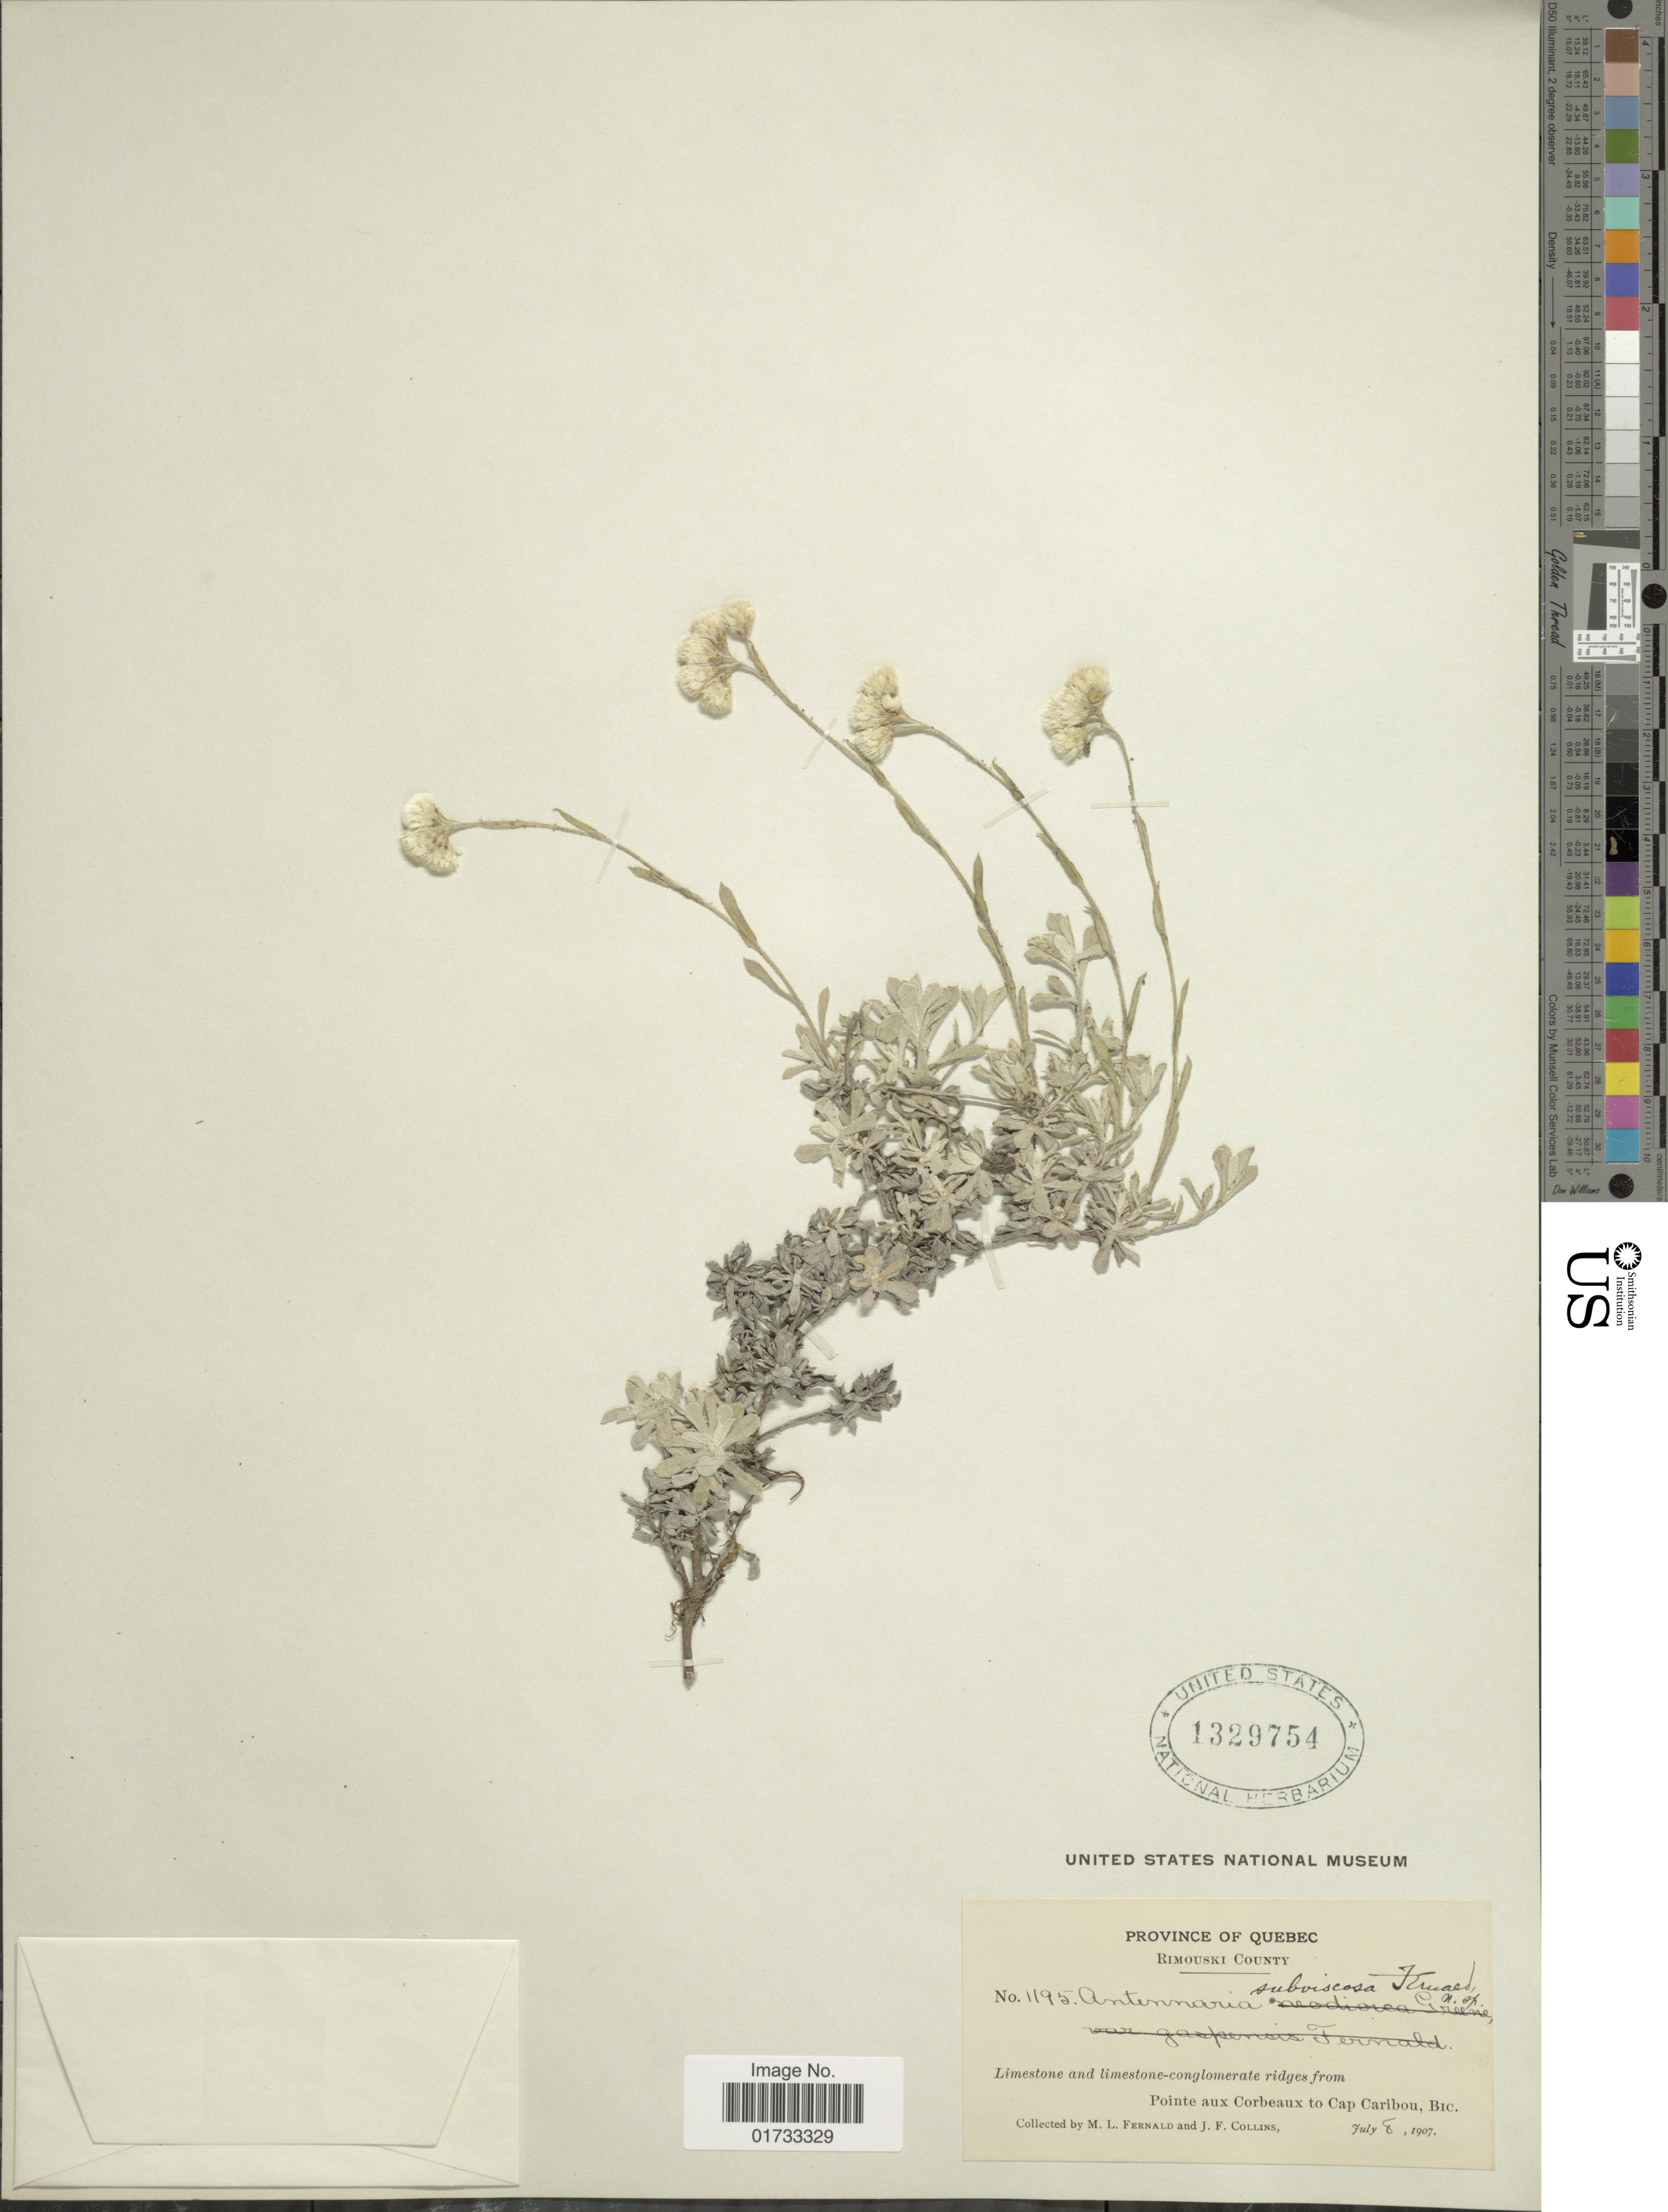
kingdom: Plantae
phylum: Tracheophyta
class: Magnoliopsida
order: Asterales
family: Asteraceae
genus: Antennaria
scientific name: Antennaria subviscosa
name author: Fernald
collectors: M. L. Fernald & J. Collins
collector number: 1195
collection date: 1907-07-08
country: Canada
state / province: Quebec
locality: Rimouski County, limestone and limestone-conglomerte ridges from Pointe aux Corbeaus to Cap Caribou, Bic.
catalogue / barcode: US 1329754